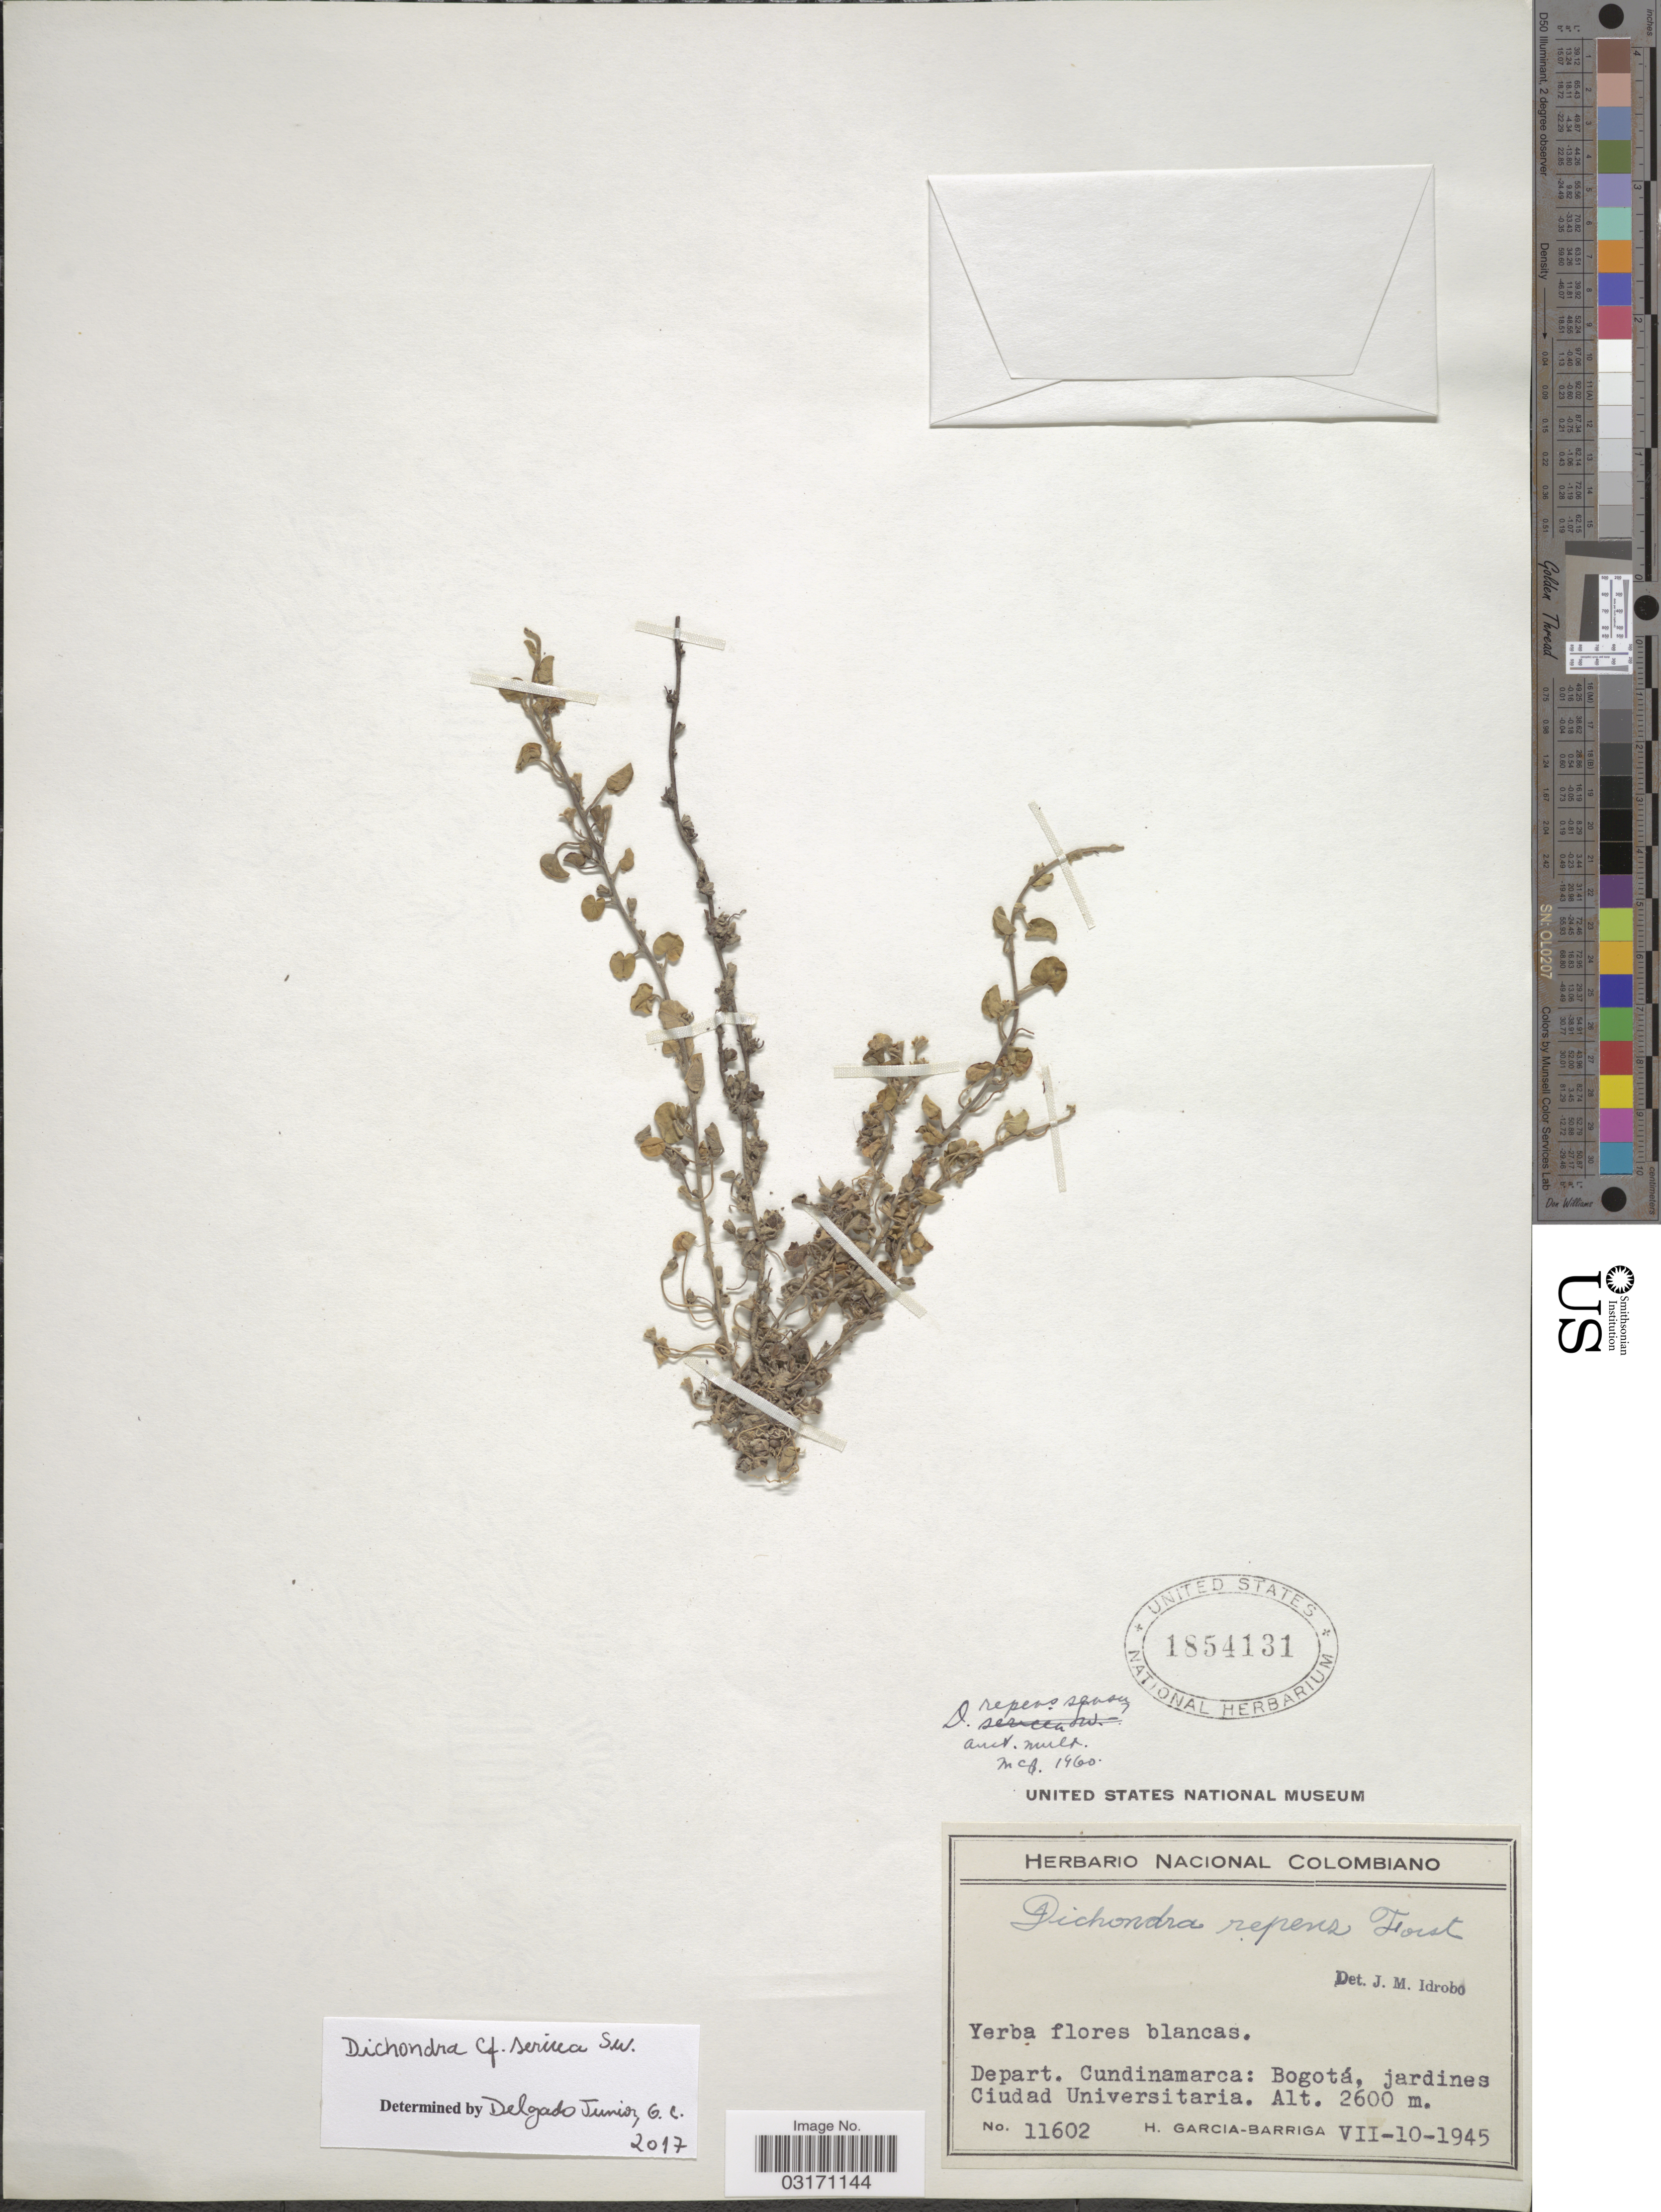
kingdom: Plantae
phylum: Tracheophyta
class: Magnoliopsida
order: Solanales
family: Convolvulaceae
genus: Dichondra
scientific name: Dichondra sericea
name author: Sw.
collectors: H. García Barriga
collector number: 11602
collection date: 1945-07-10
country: Colombia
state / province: Cundinamarca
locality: Depart. Cundinamarca: Bogotá, jardines Ciudad Universitaria.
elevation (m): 2600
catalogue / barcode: US 1854131